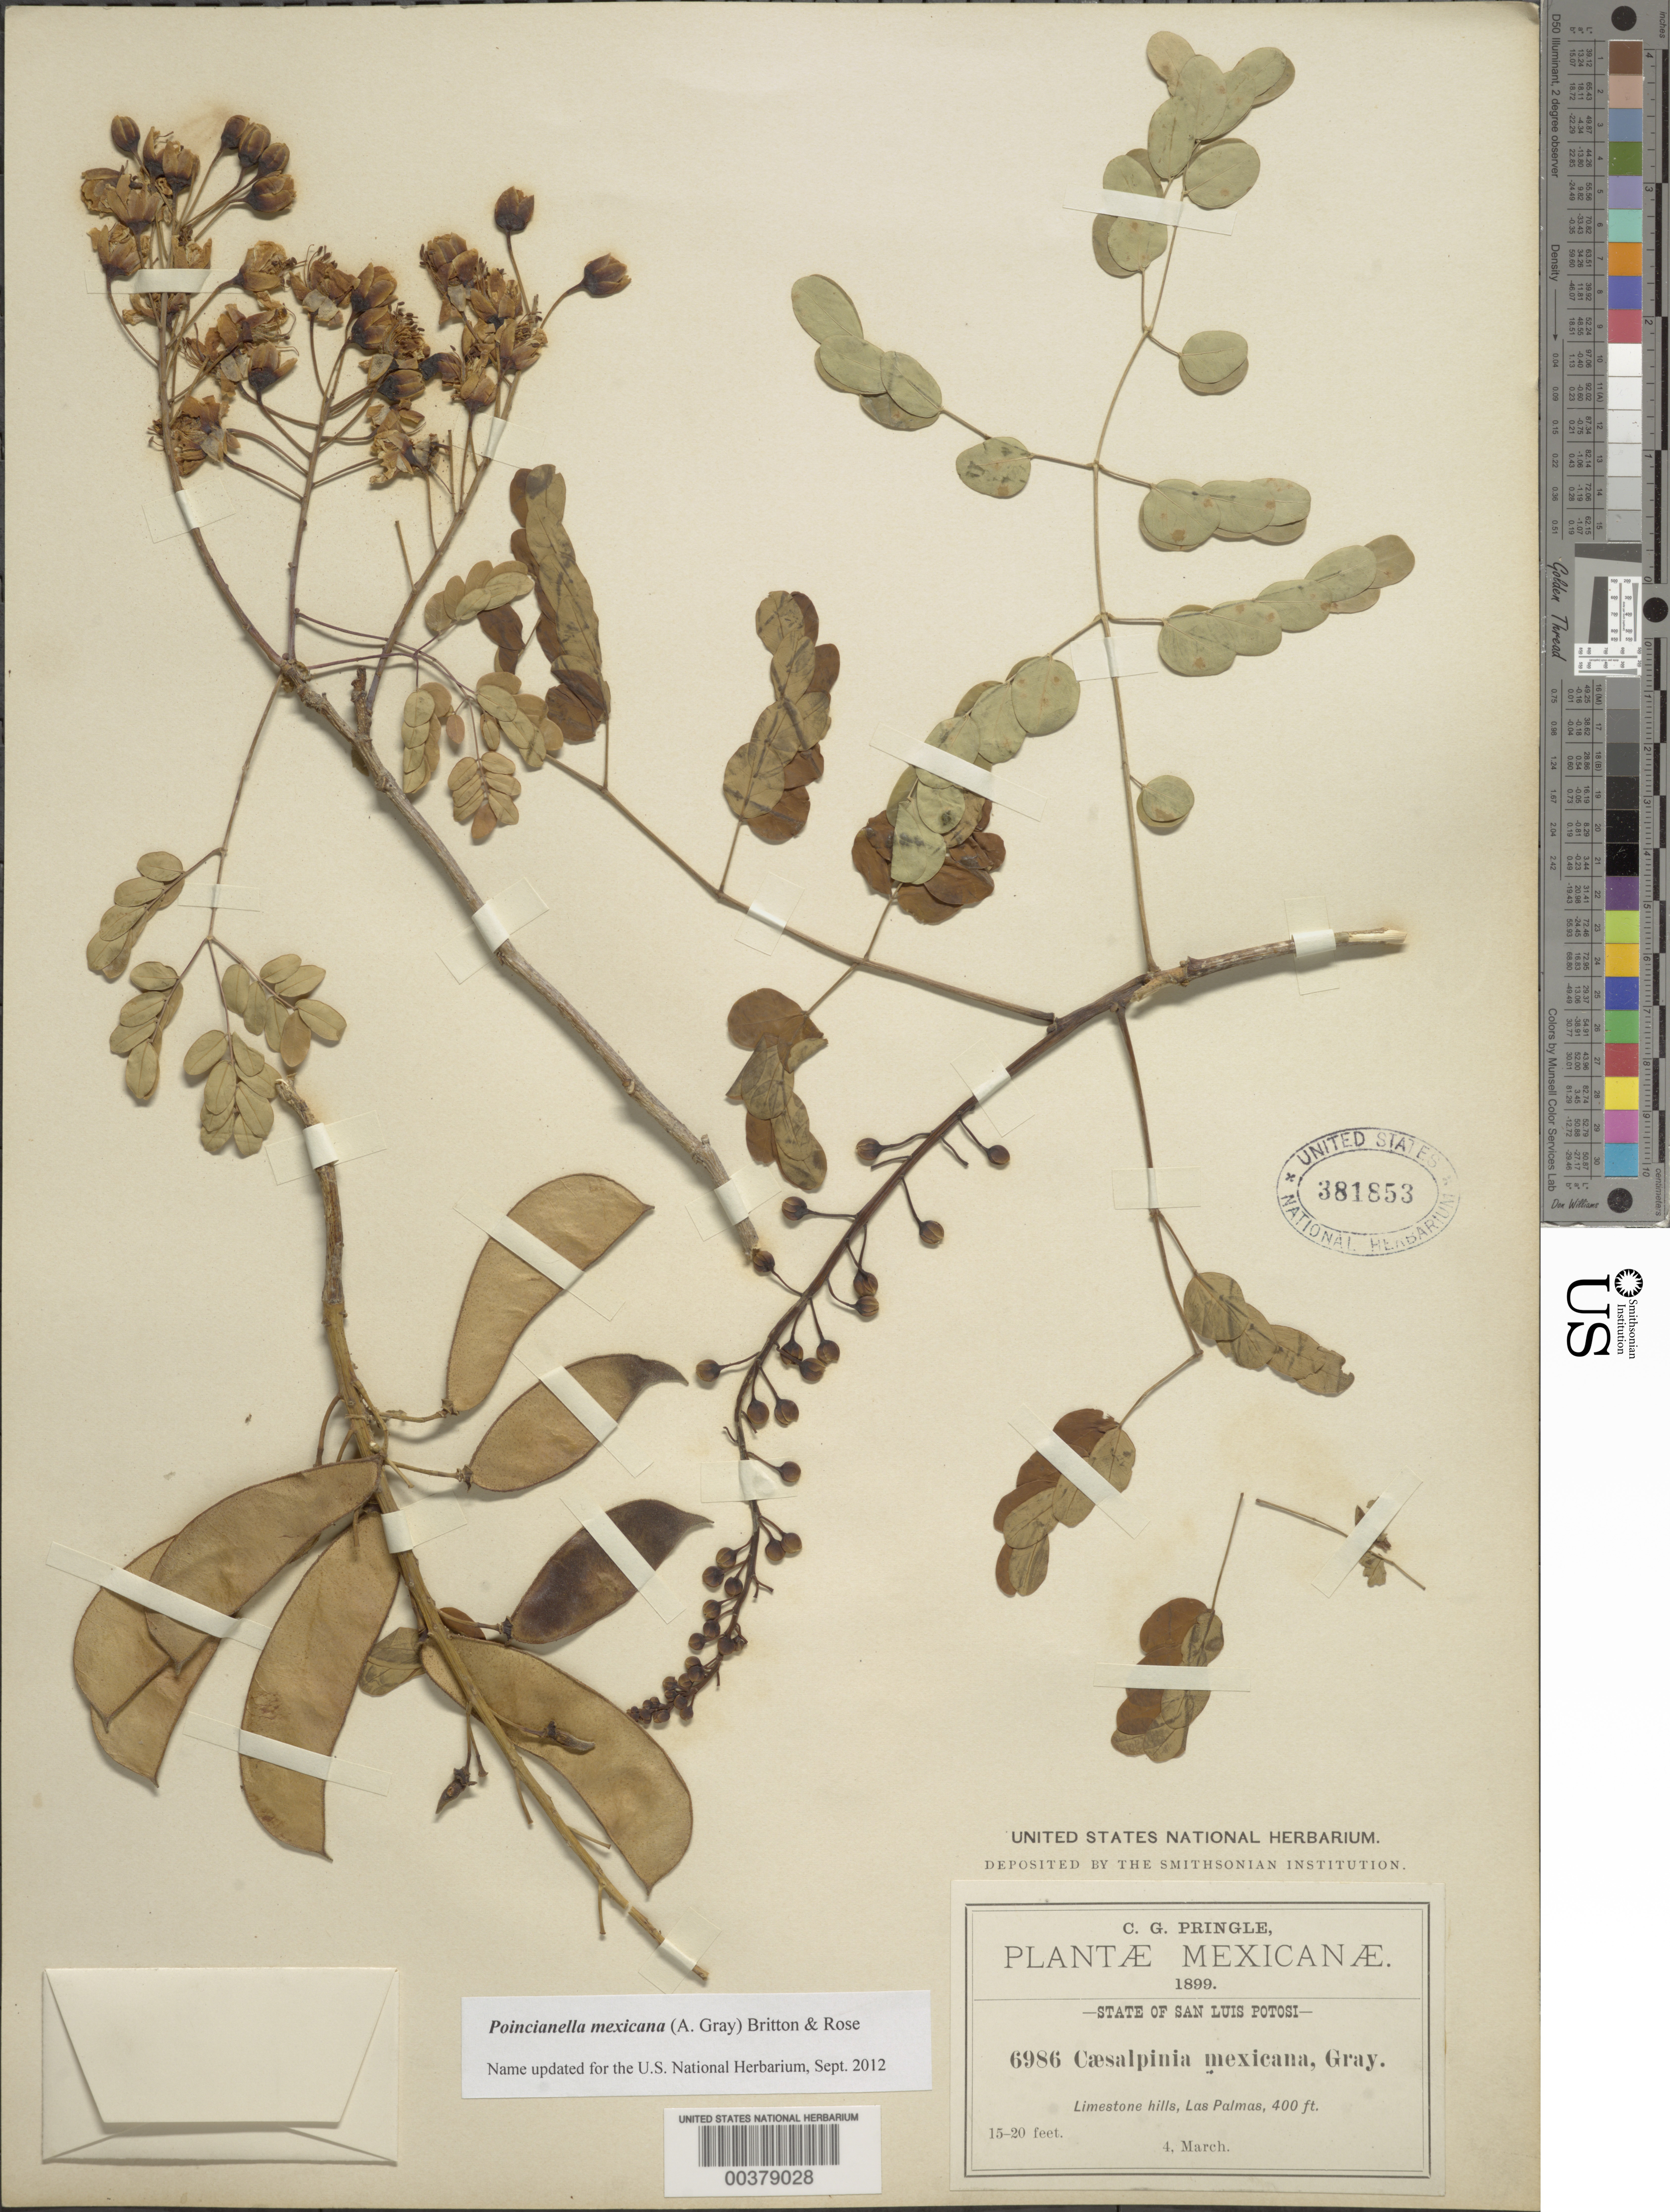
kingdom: Plantae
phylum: Tracheophyta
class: Magnoliopsida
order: Fabales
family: Fabaceae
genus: Erythrostemon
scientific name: Erythrostemon mexicanus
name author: (Rose) Gagnon & G.P. Lewis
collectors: C. G. Pringle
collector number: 6986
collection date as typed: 04 Mar 1899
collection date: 1899-03-04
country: Mexico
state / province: San Luis Potosí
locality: Las palmas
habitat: Limestone hills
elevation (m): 122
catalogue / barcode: US 381853